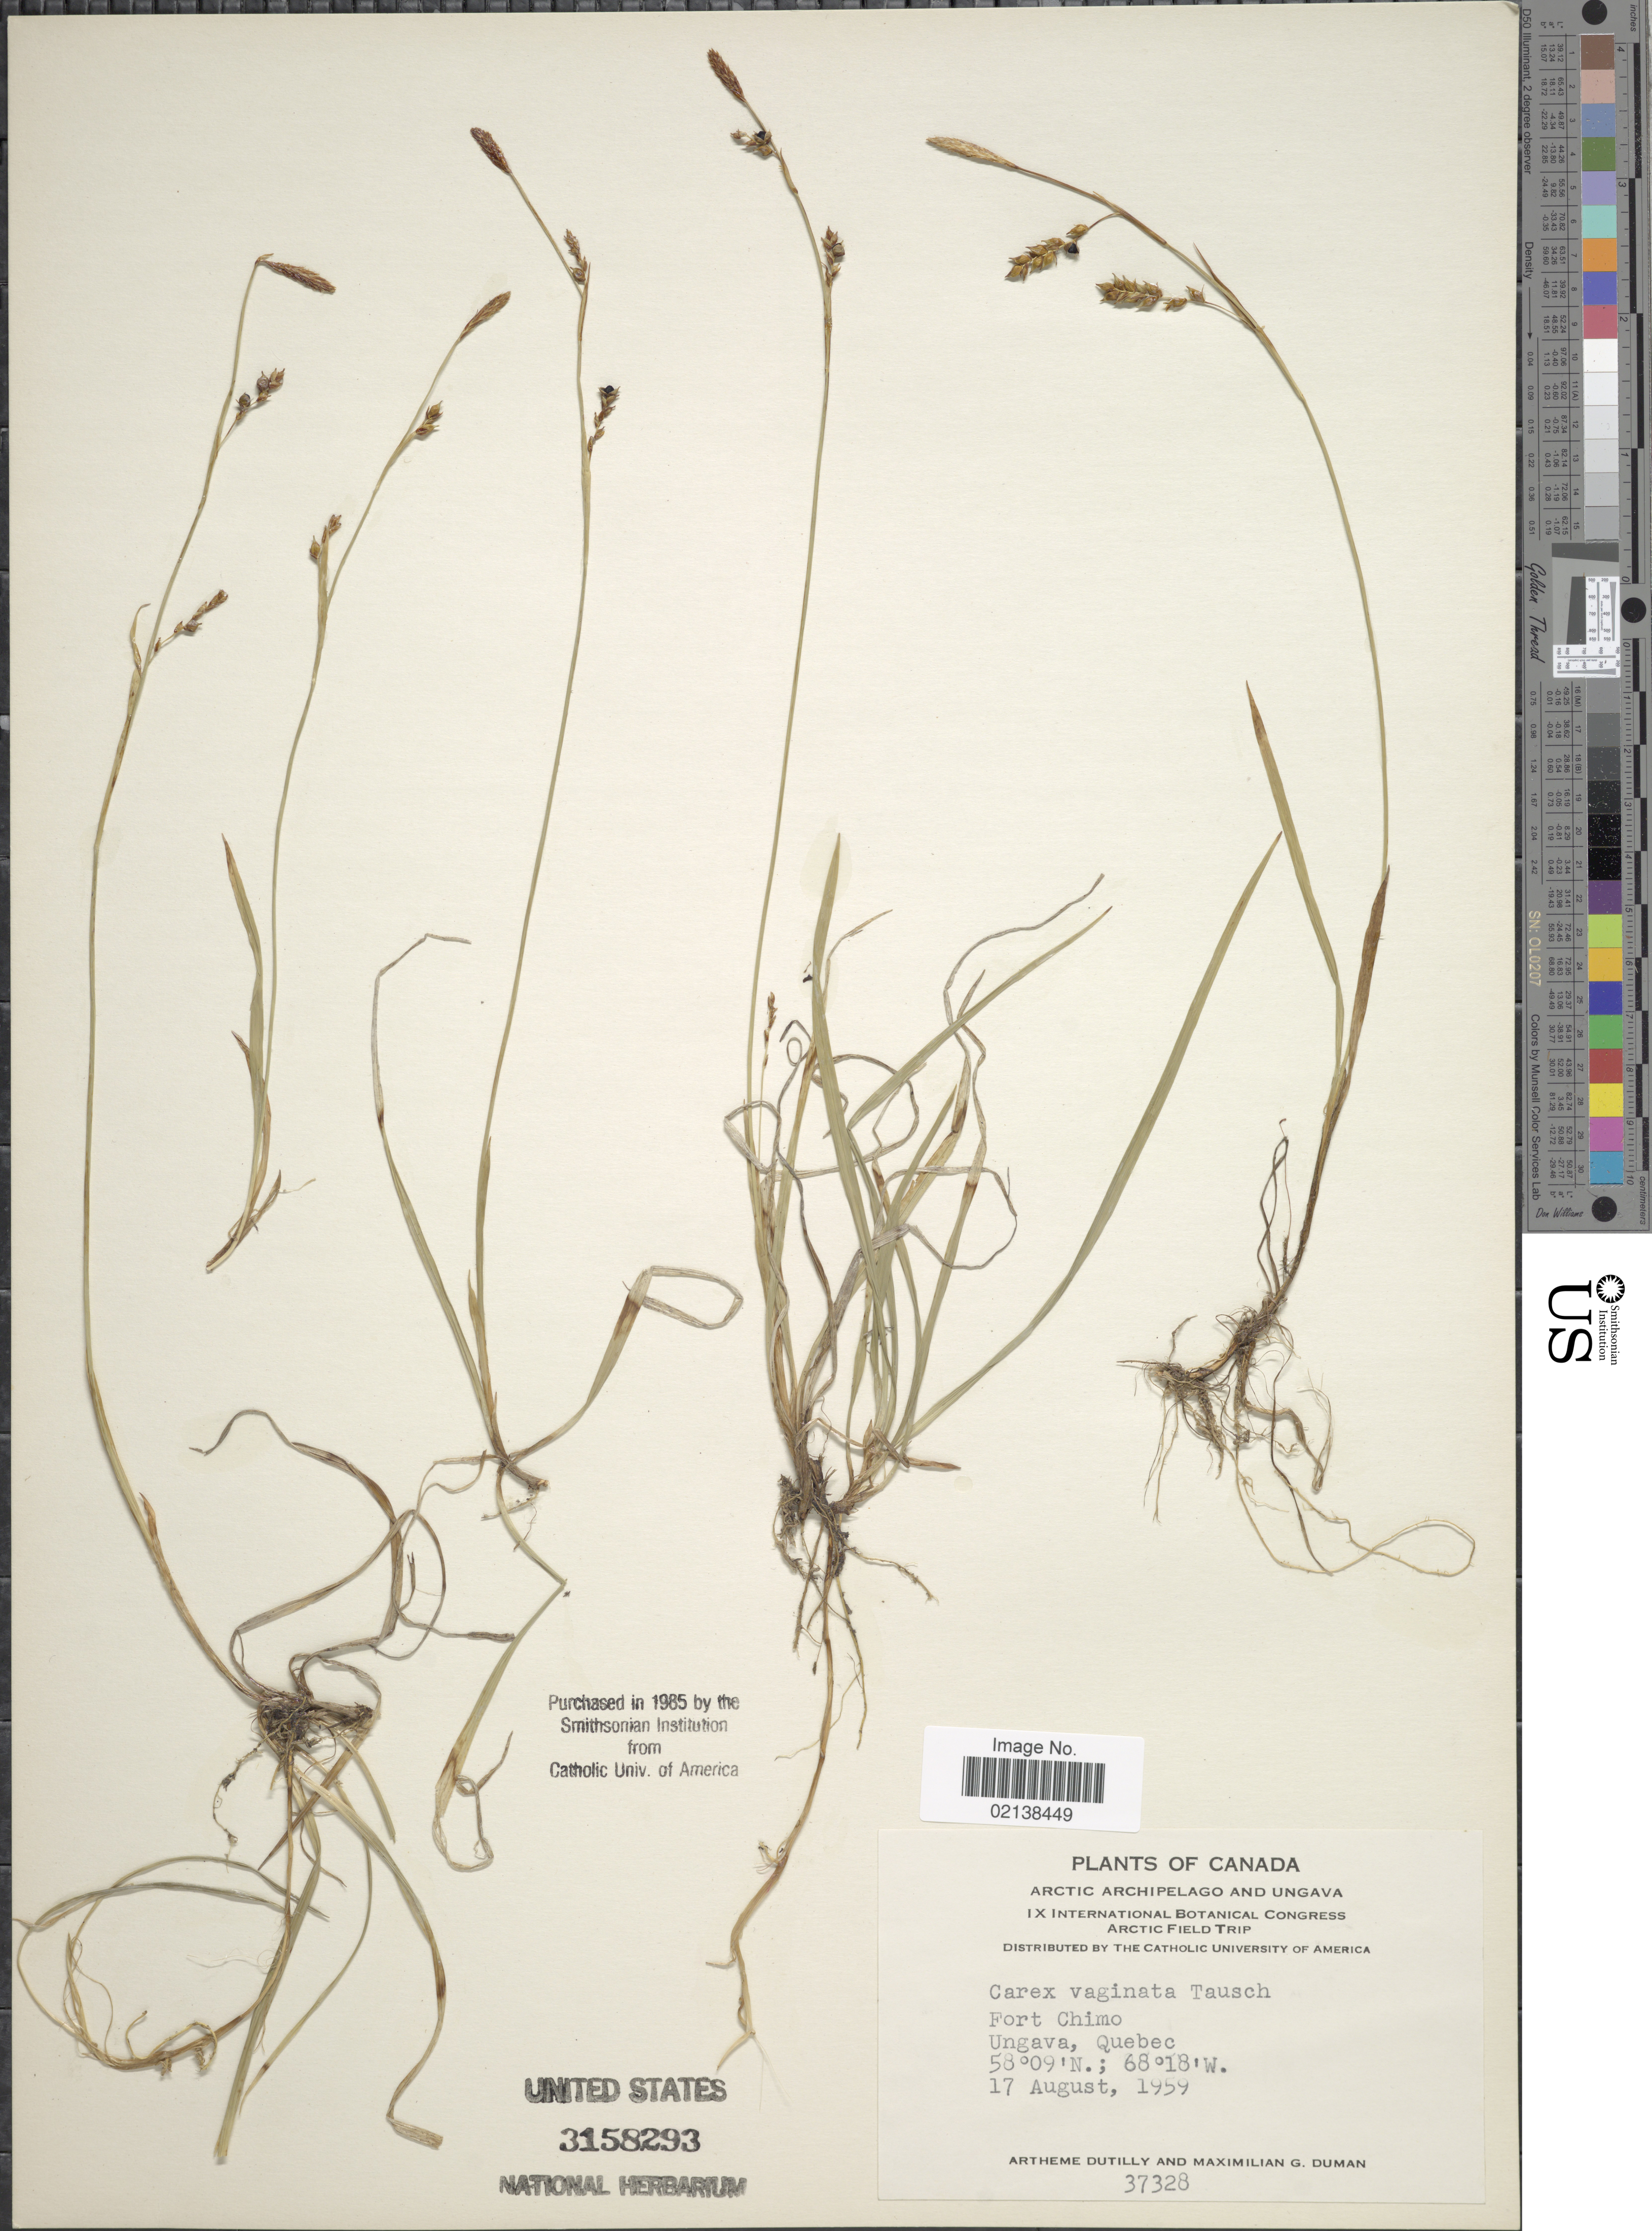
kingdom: Plantae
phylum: Tracheophyta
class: Liliopsida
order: Poales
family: Cyperaceae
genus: Carex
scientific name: Carex vaginata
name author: Tausch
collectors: A. Dutilly & M. Duman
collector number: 37328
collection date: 1959-08-17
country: Canada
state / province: Quebec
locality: Arctic Archipelago and Ungava, Fort Chimo, Ungava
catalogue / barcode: US 3158293